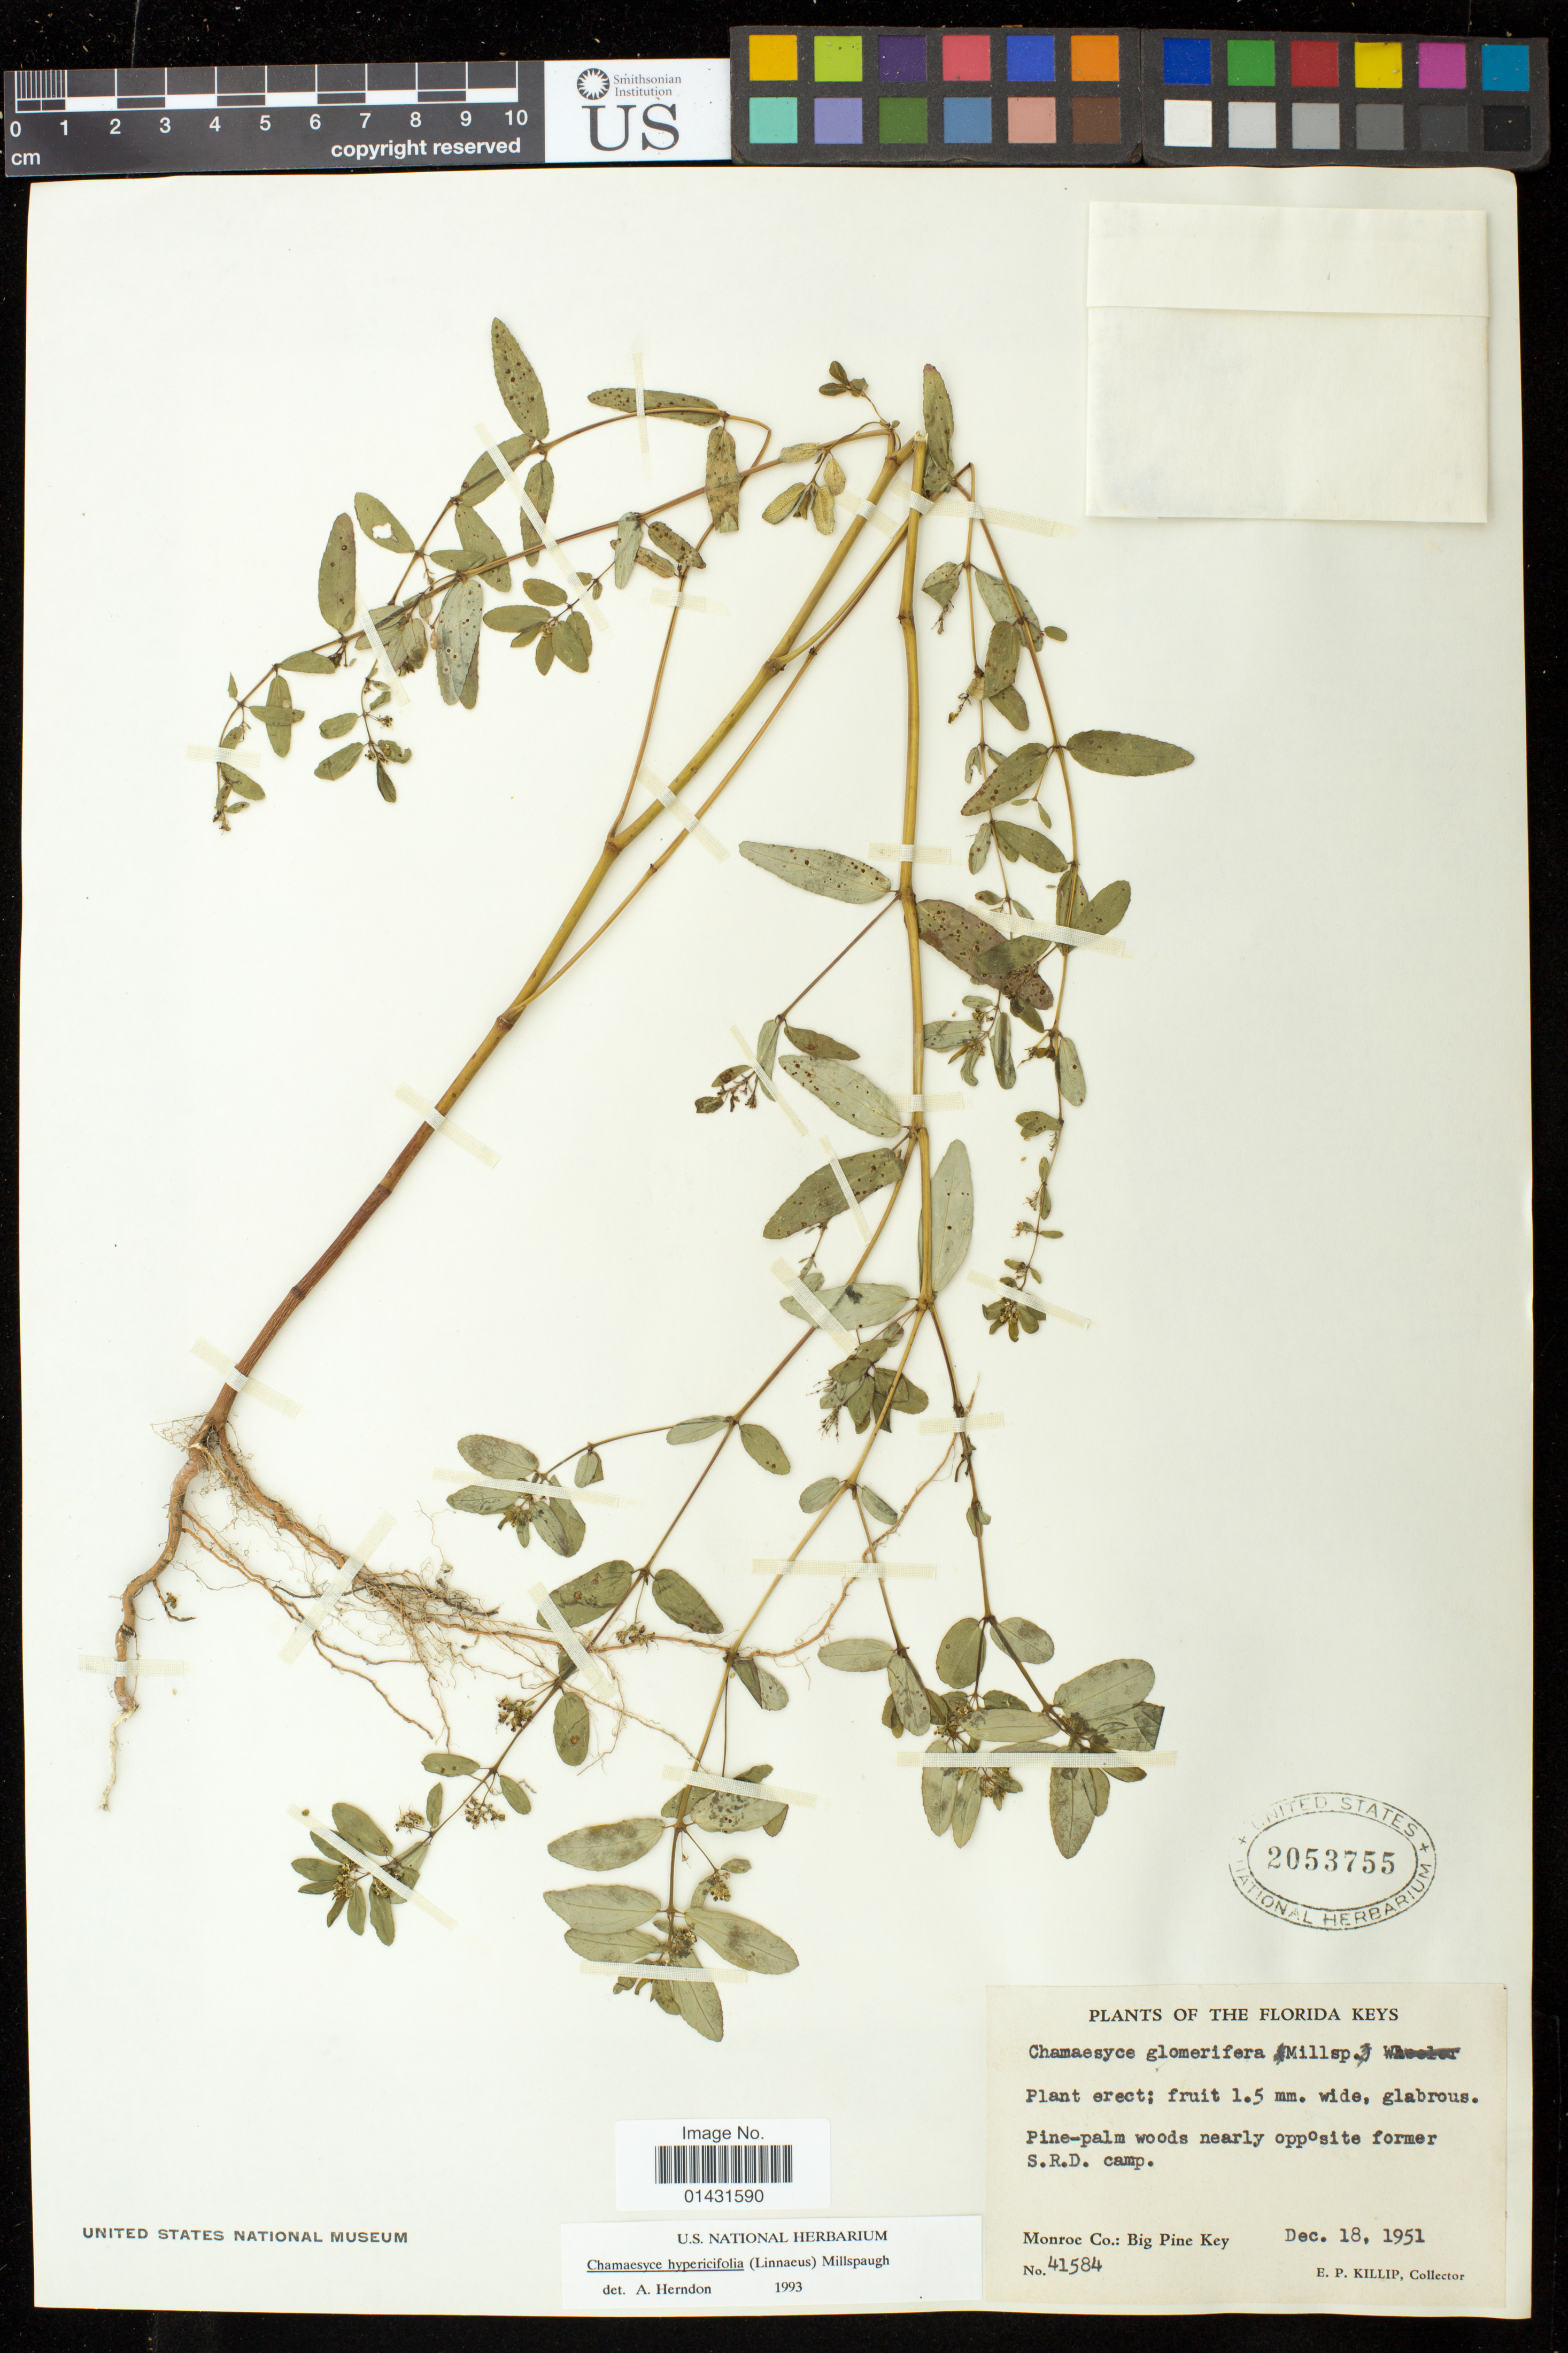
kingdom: Plantae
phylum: Tracheophyta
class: Magnoliopsida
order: Malpighiales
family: Euphorbiaceae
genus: Euphorbia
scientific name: Euphorbia hypericifolia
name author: L.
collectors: E. P. Killip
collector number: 41584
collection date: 1951-12-18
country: United States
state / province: Florida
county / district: Monroe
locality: Big Pine Key. Woods nearly opposite former S.R.D. camp.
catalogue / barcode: US 2053755